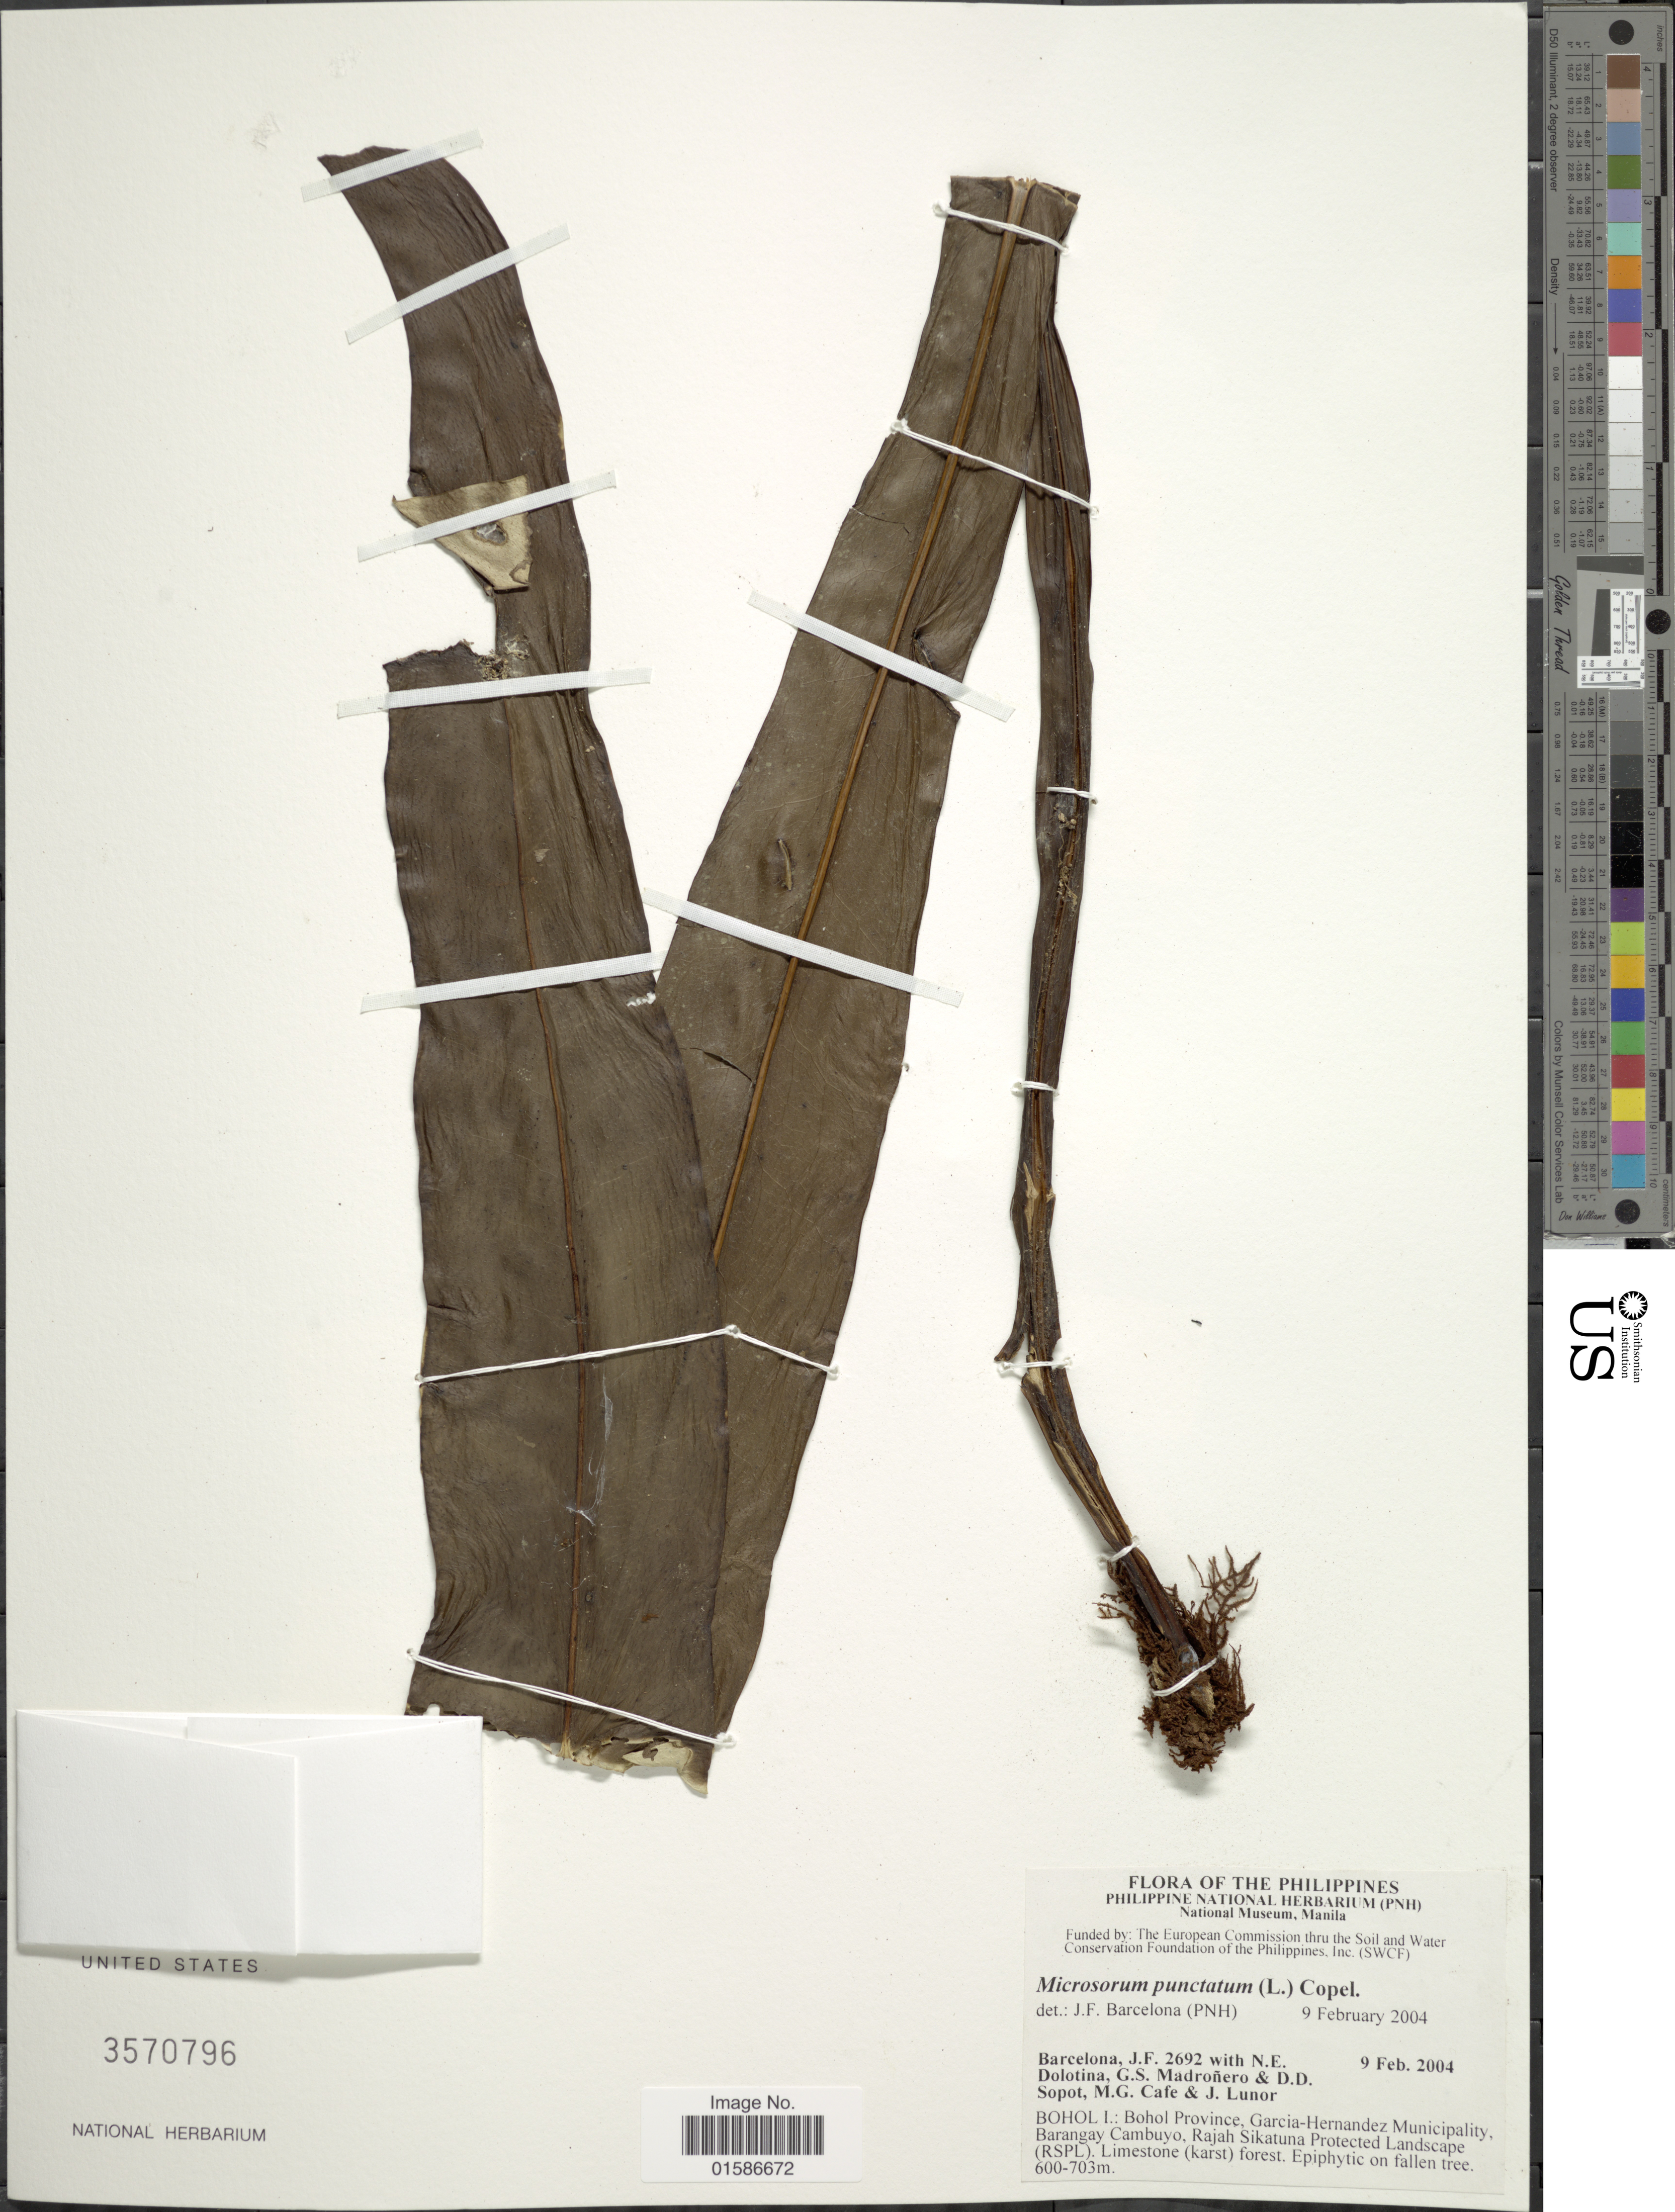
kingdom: Plantae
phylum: Tracheophyta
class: Polypodiopsida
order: Polypodiales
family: Polypodiaceae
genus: Microsorum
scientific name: Microsorum punctatum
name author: (L.) Copel.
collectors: J. F. Barcelona, N. Dolotina, G. Madroñero, D. Sopot & et al.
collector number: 2692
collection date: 2004-02-09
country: Philippines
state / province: Central Visayas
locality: Bohol I: Bohol province, Garcia-Hernandez Municipality, Barrangay Cambuyo, Rajah Sikatuna Protected Landscape (RSPL)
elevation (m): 600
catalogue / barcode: US 3570796